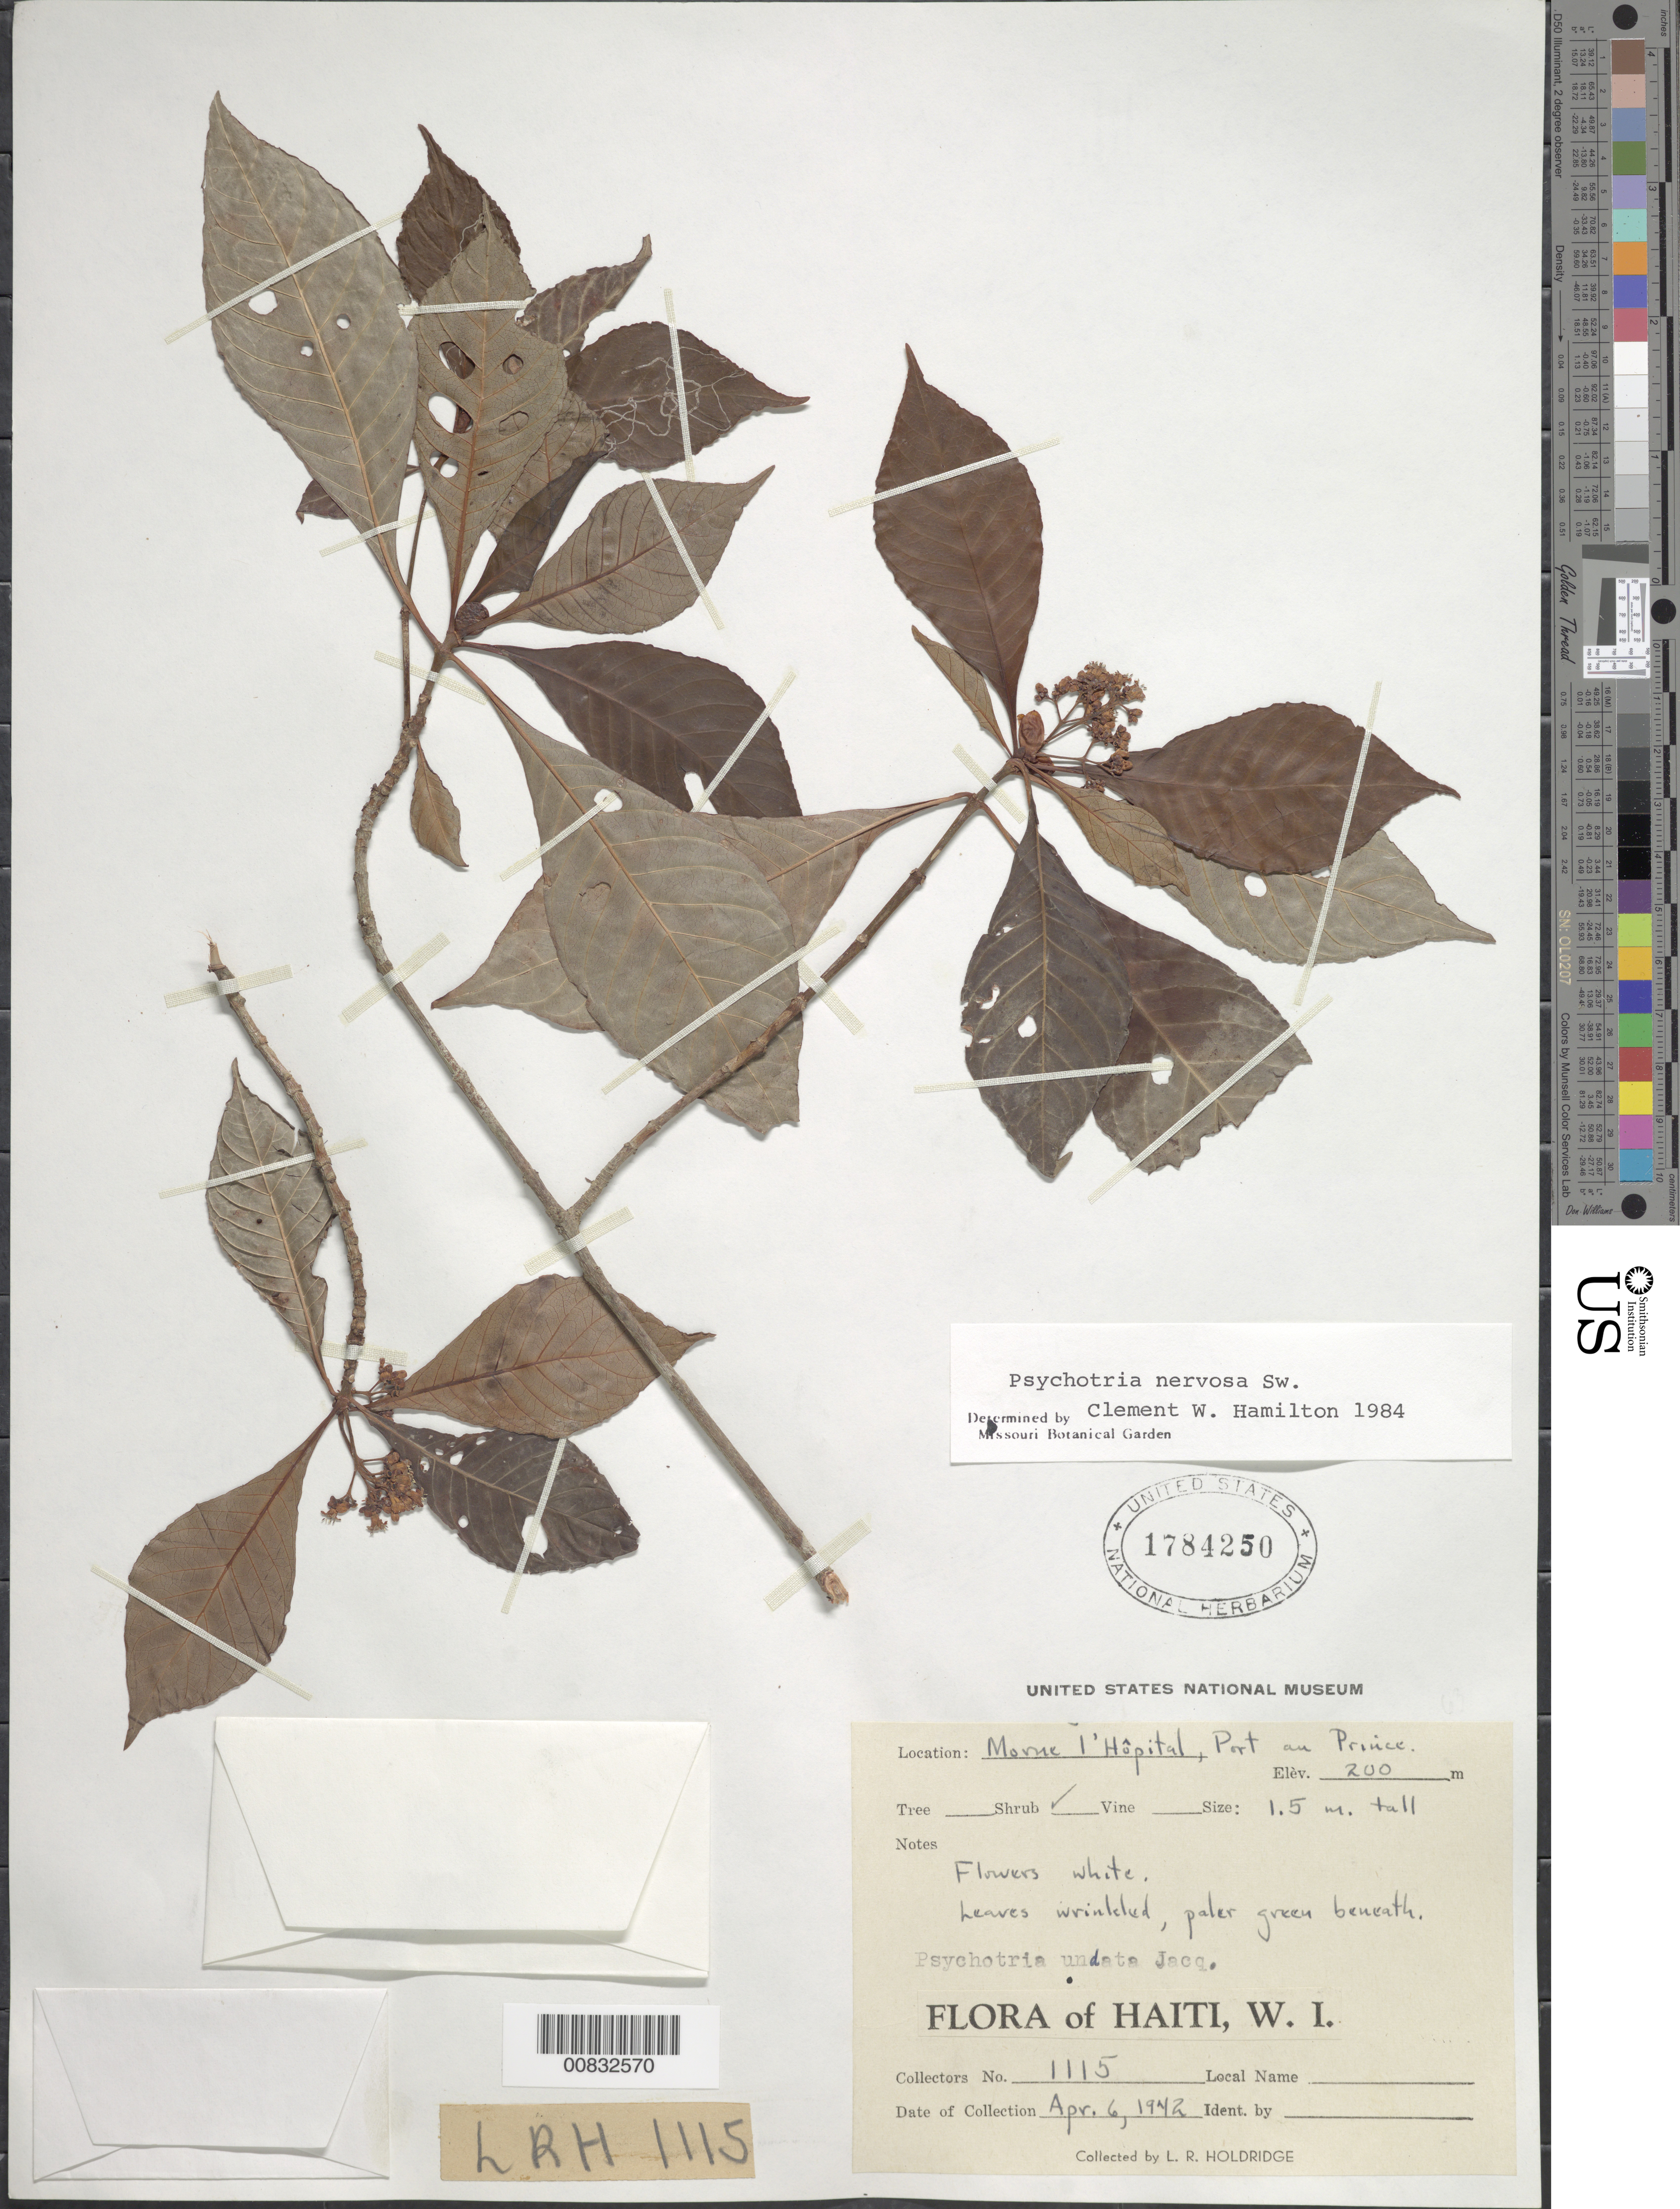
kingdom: Plantae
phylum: Tracheophyta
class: Magnoliopsida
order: Gentianales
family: Rubiaceae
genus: Psychotria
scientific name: Psychotria nervosa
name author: Sw.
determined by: Hamilton, C. W.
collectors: L. Holdridge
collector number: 1115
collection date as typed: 06 Apr 1942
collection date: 1942-04-06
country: Haiti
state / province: Ouest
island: Hispaniola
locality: Morne l'Hôpital, Port au Prince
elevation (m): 200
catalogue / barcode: US 1784250